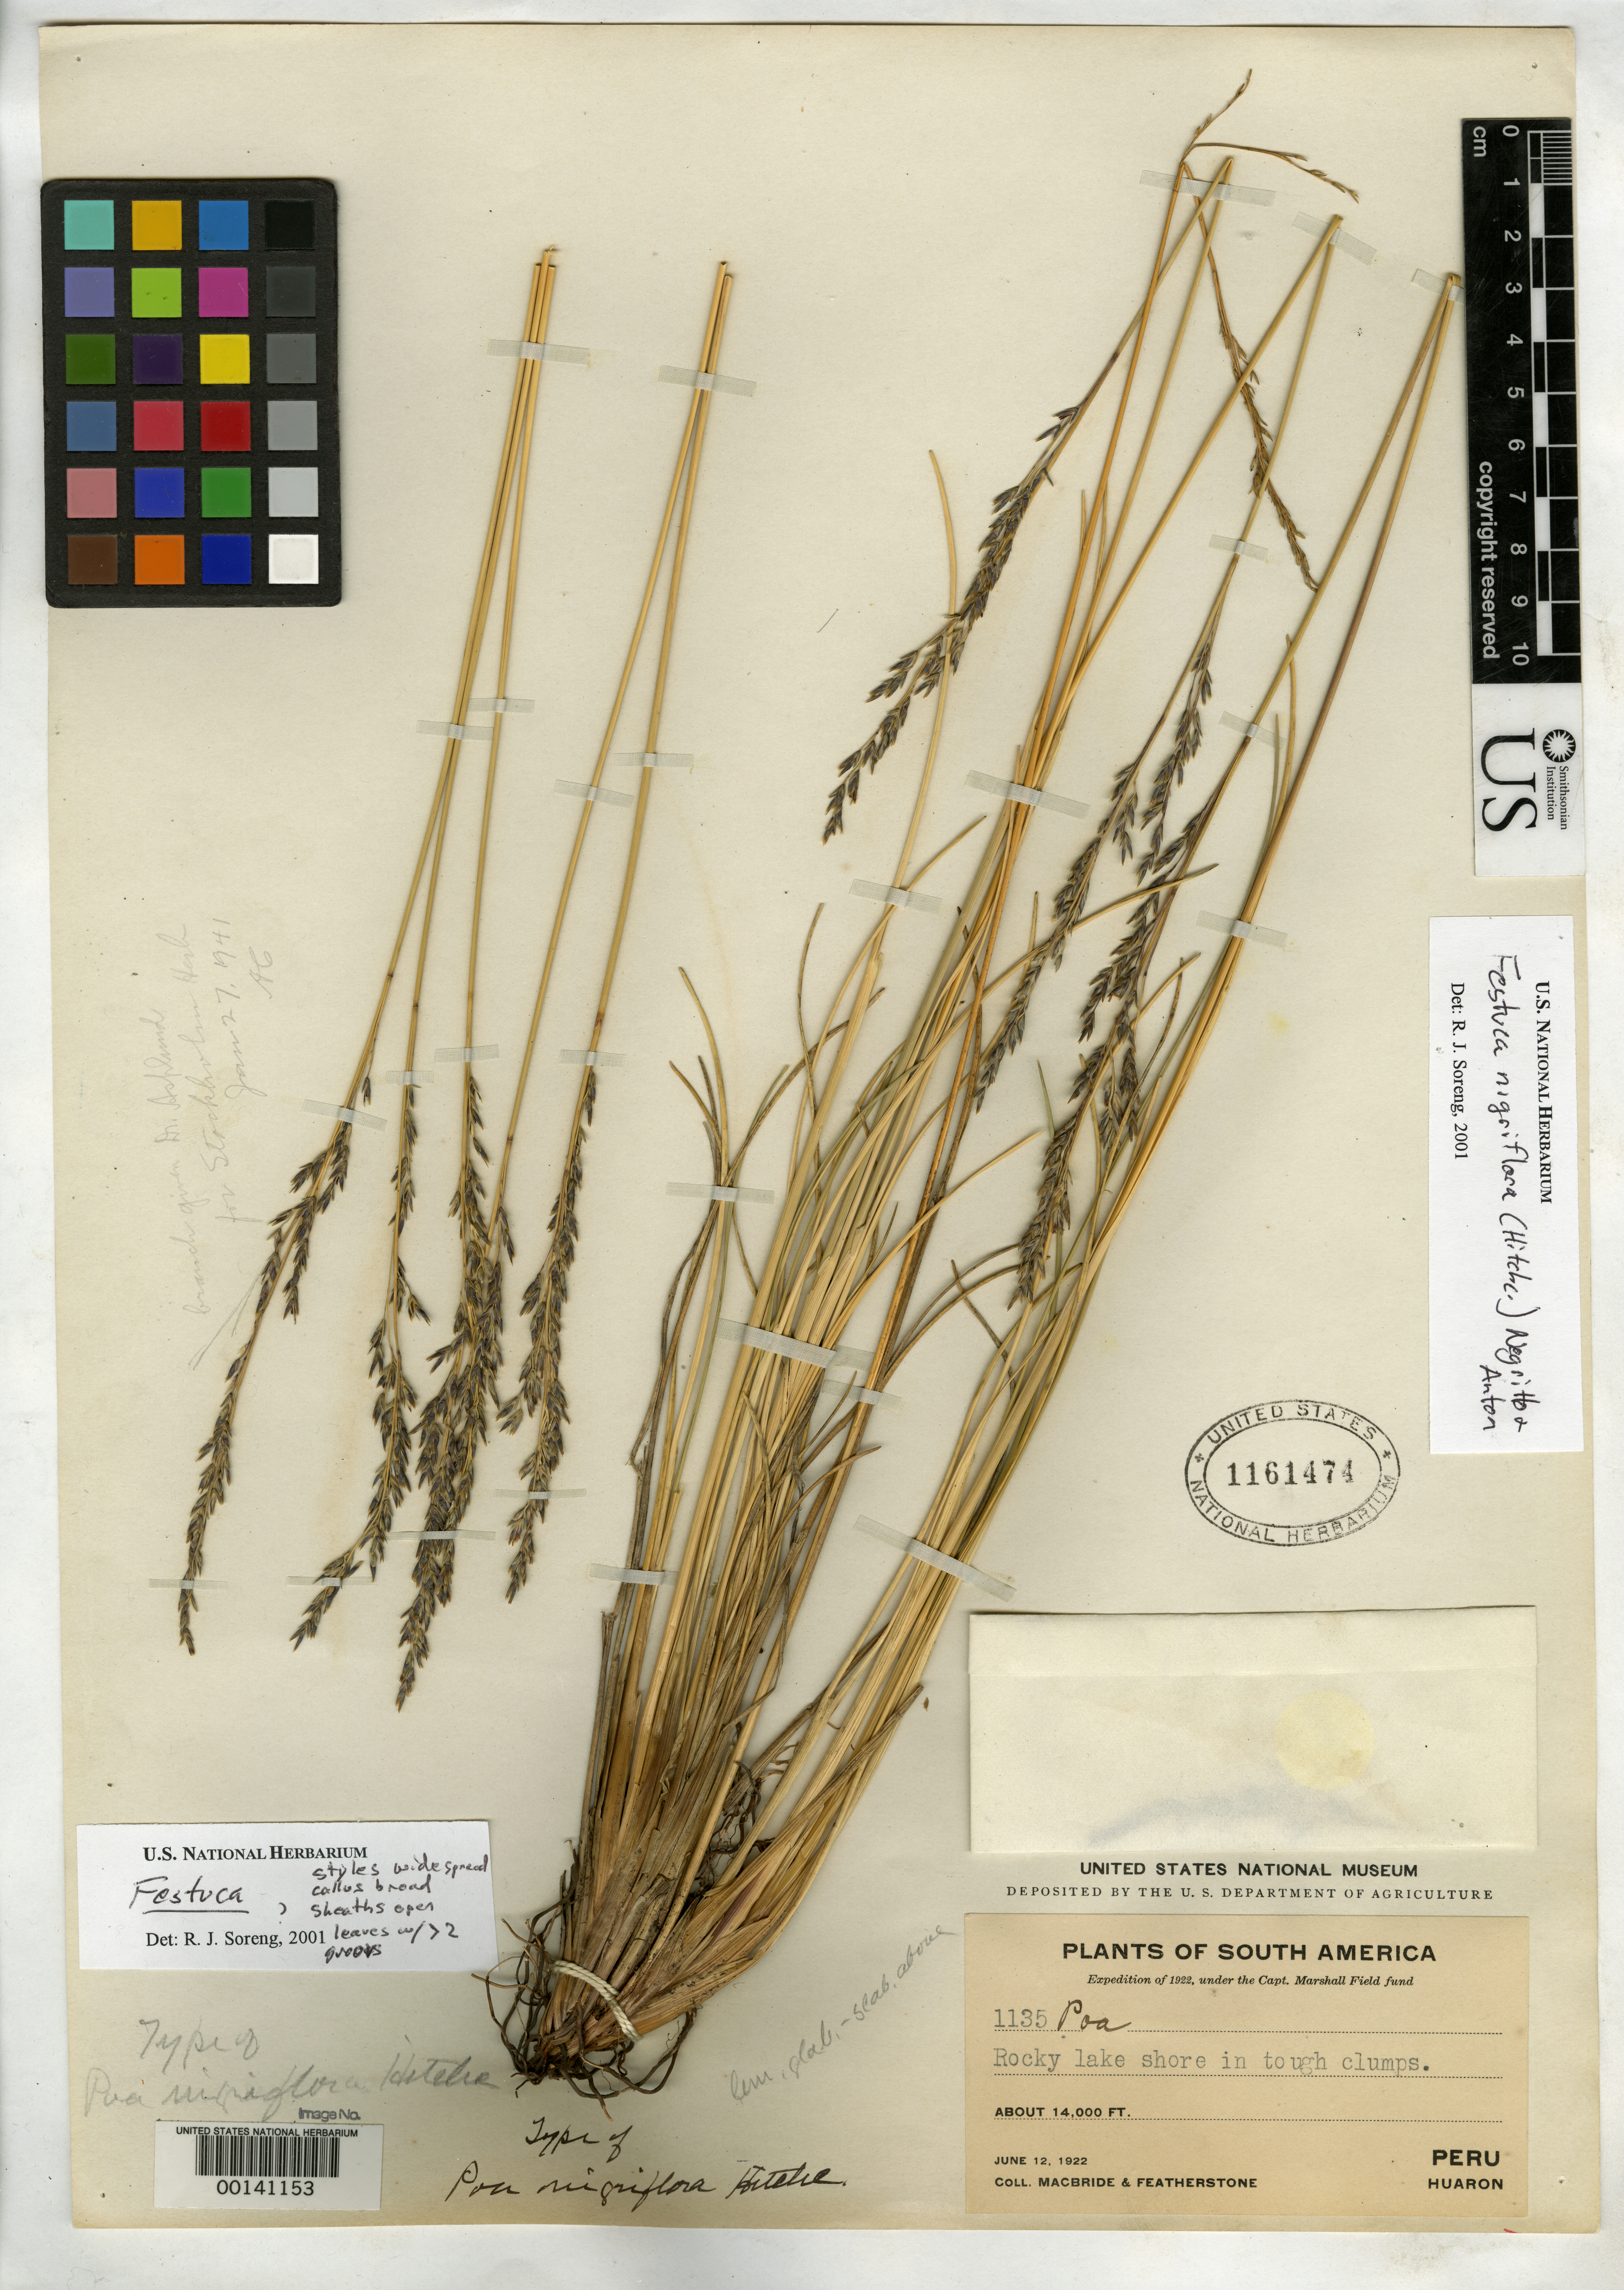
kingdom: Plantae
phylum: Tracheophyta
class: Liliopsida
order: Poales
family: Poaceae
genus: Poa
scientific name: Poa nigriflora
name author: Hitchc.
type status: Holotype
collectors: J. F. Macbride & W. Featherstone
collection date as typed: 12 Jun 1922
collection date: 1922-06-12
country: Peru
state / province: Pasco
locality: Huarón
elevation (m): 4200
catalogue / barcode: US 1161474